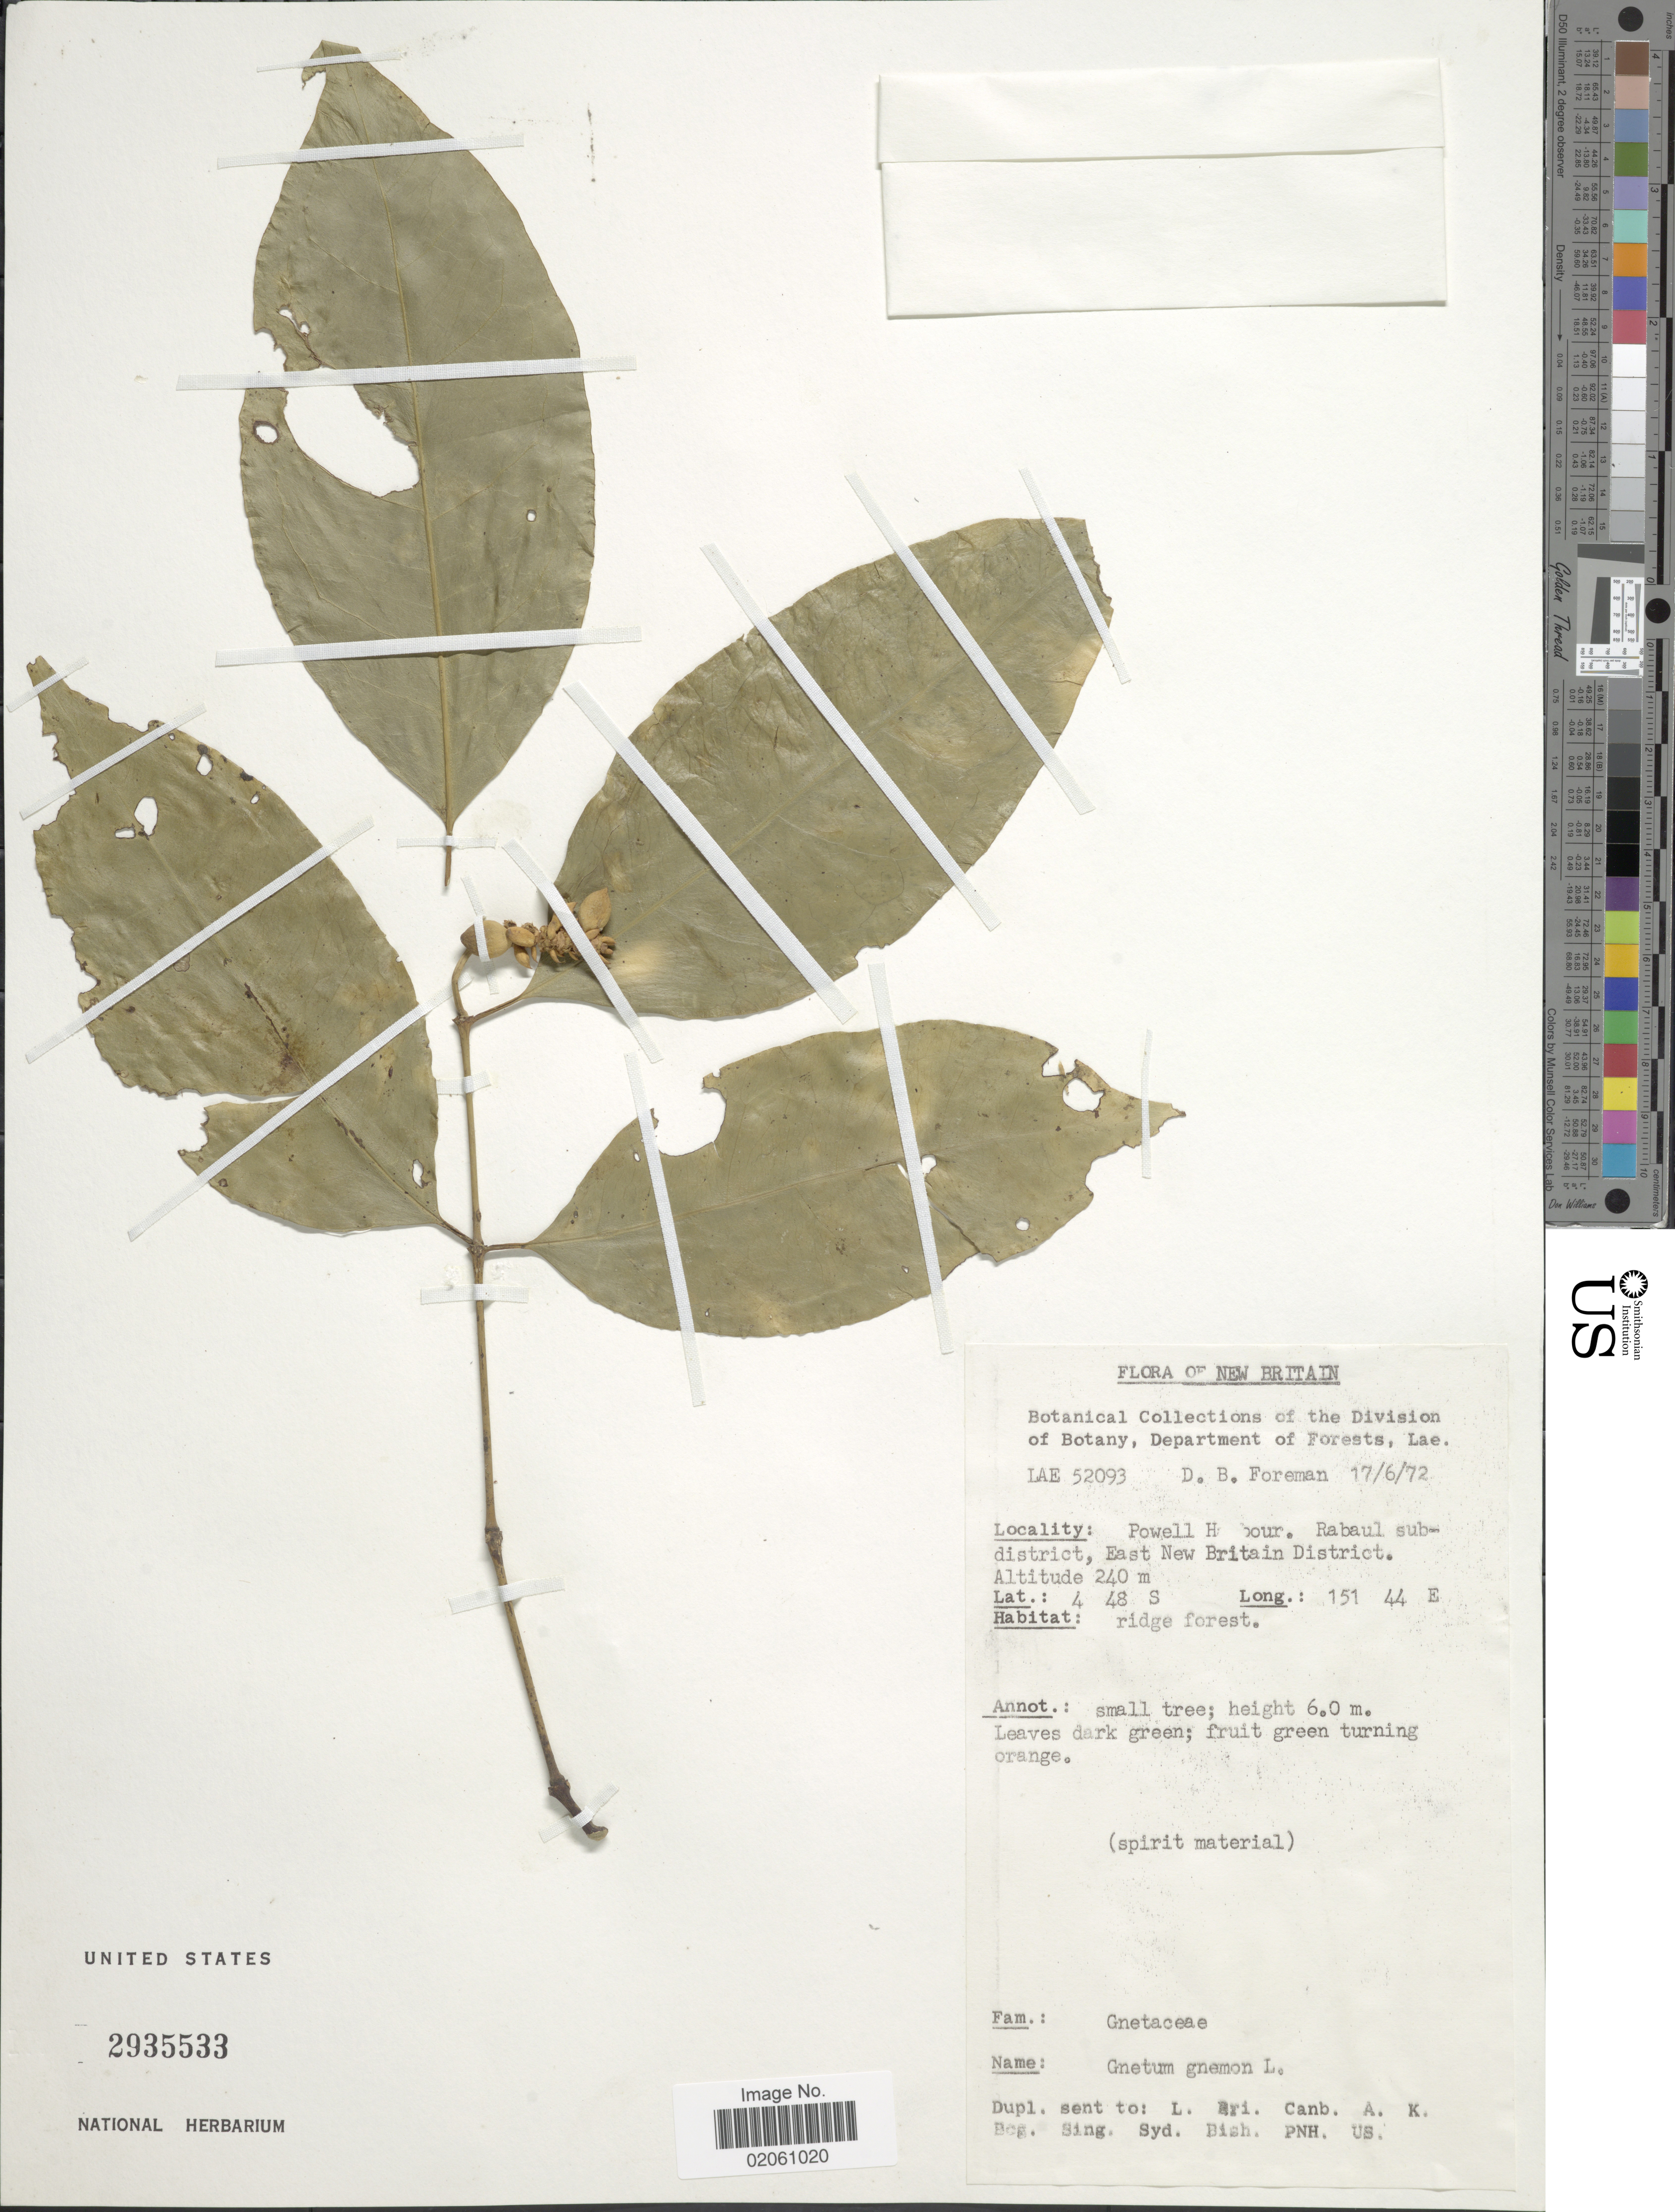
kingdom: Plantae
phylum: Tracheophyta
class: Gnetopsida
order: Gnetales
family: Gnetaceae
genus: Gnetum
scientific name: Gnetum gnemon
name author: L.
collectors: D. Foreman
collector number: LAE 52093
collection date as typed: Transcribed d/m/y: 17/6/72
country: Papua New Guinea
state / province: East New Britain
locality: New Britain, Powell H [illegible text]bour. Rabaul subdistrict, East New Britain District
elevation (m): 240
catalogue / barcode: US 2935533